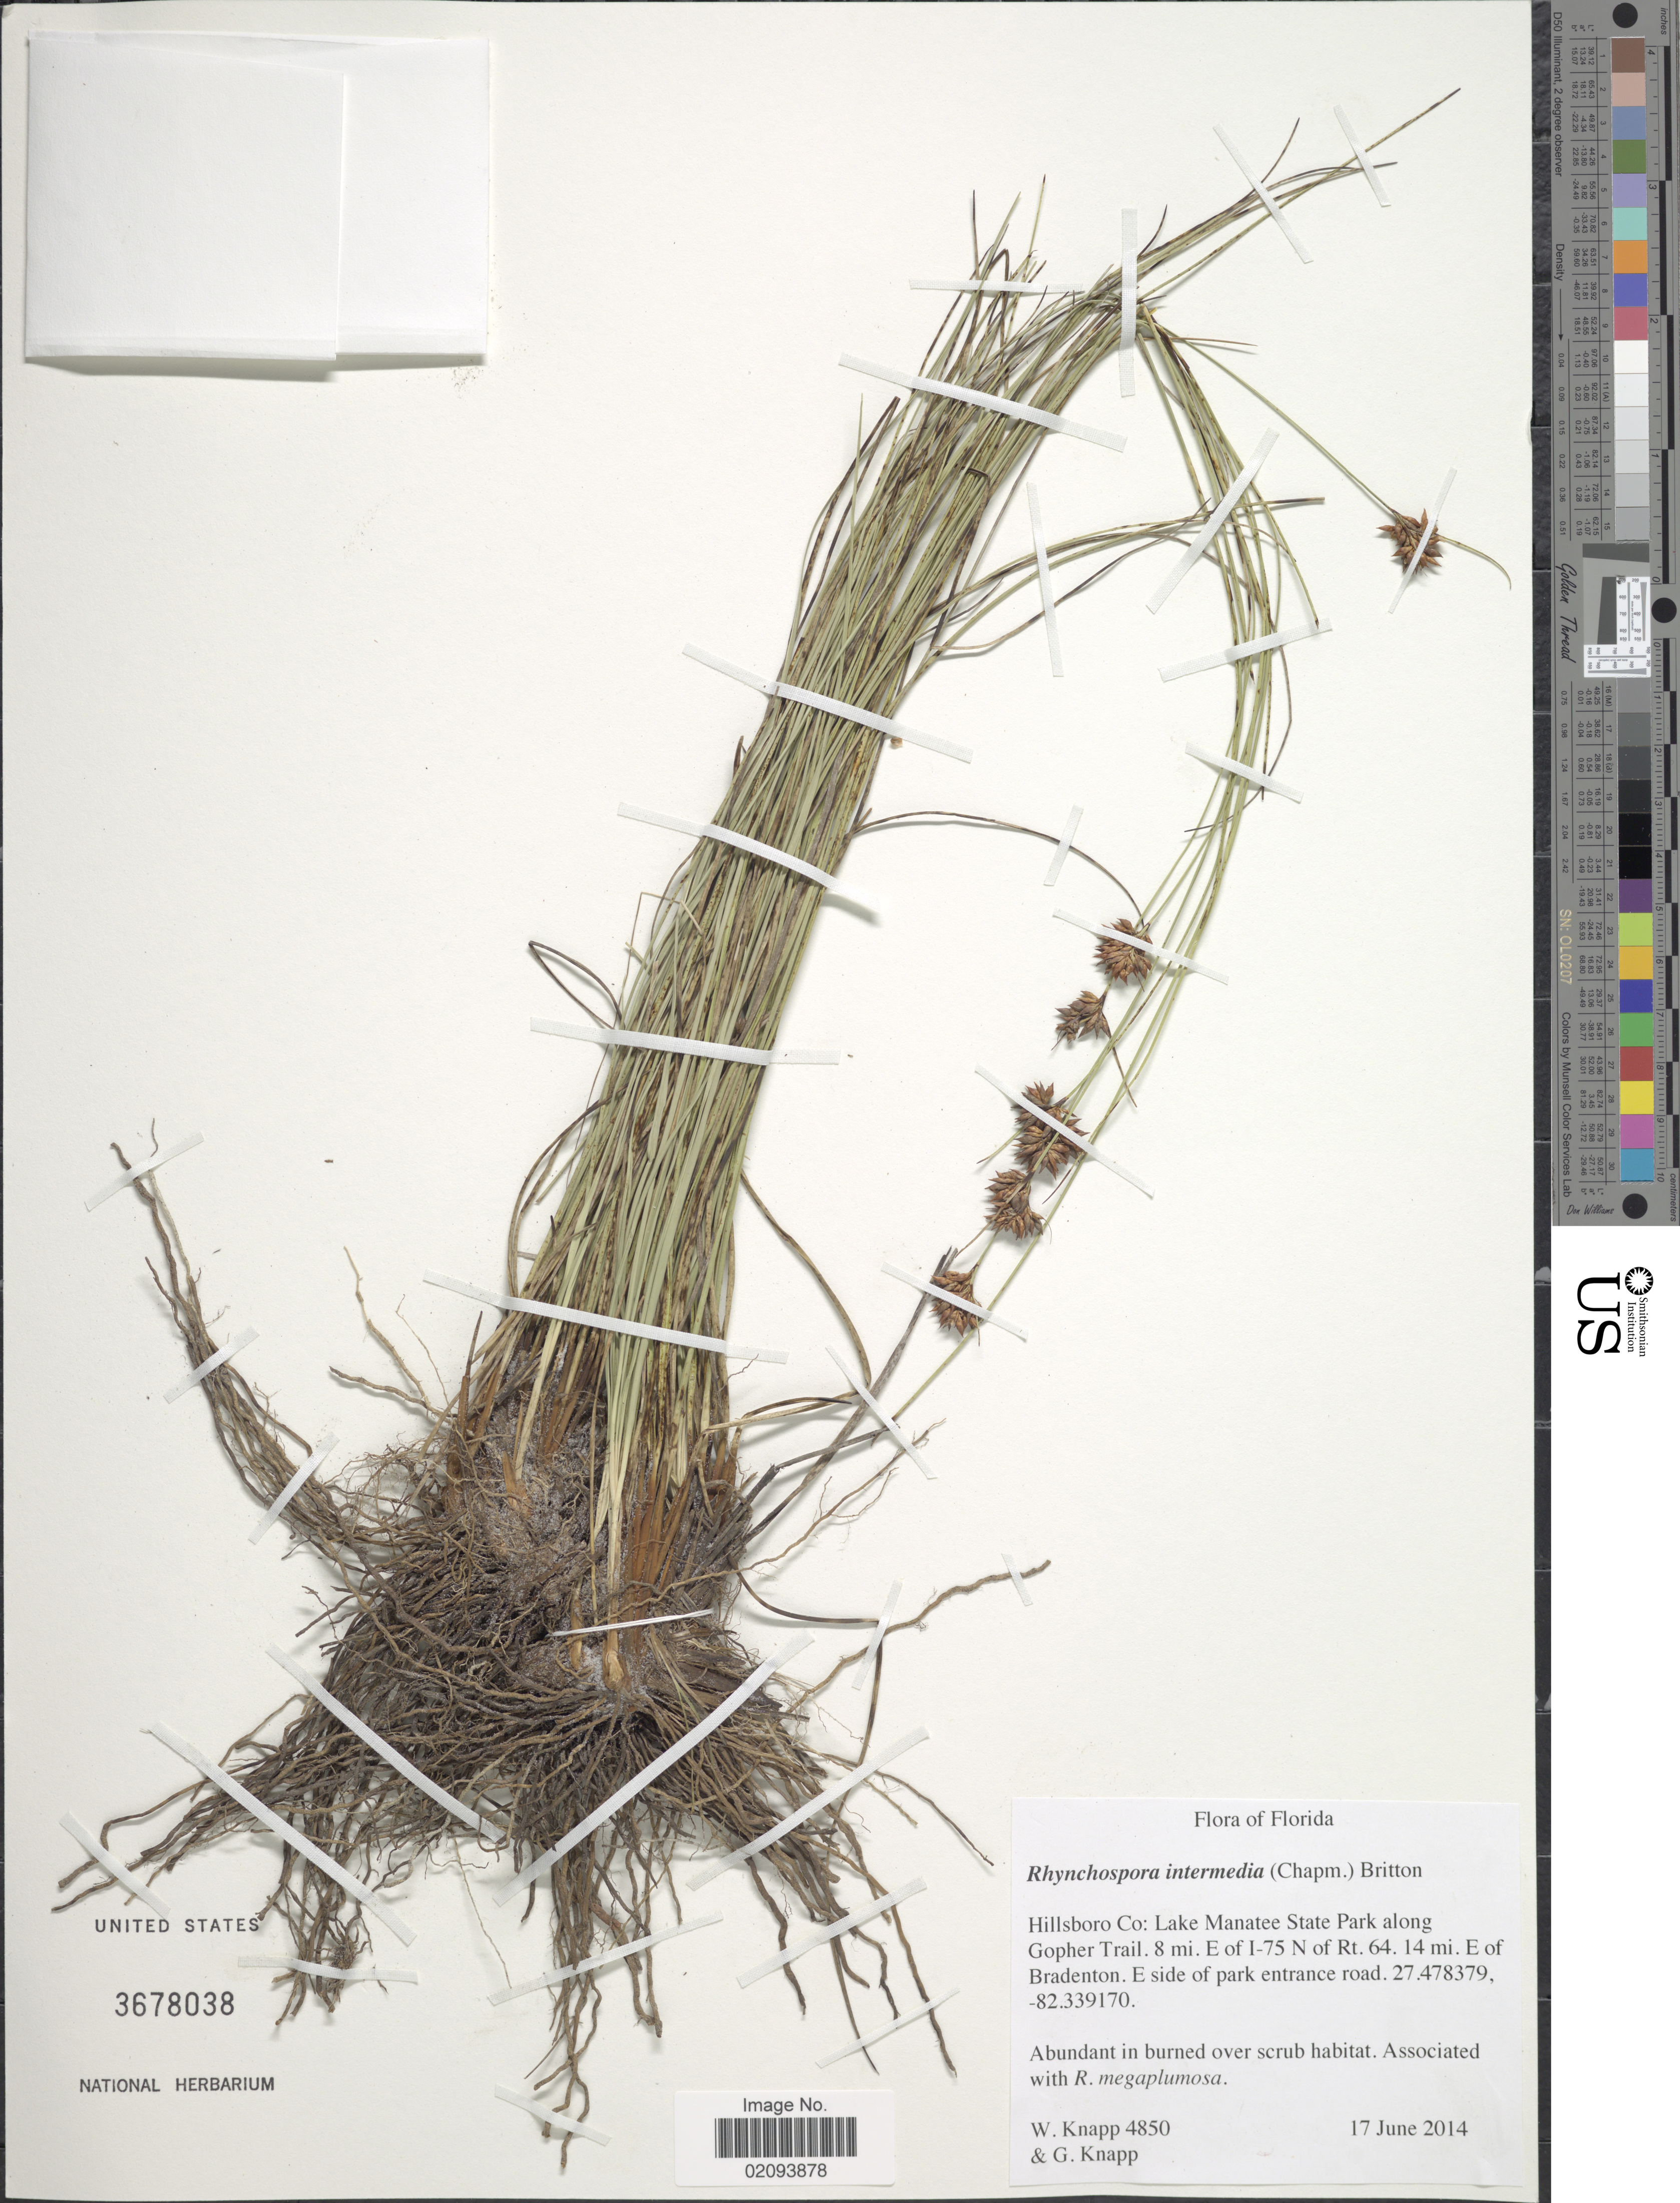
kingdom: Plantae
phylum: Tracheophyta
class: Liliopsida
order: Poales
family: Cyperaceae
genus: Rhynchospora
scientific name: Rhynchospora intermedia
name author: (Chapm.) Britton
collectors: W. Knapp & G. Knapp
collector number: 4850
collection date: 2014-06-17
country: United States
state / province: Florida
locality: Hillsboro Co: Lake Manatee State Park along Gopher Trail. 8 mi. E of I-75 N of Rt. 64. 14 mi. E of Bradenton. E side of park entrance road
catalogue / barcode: US 3678038